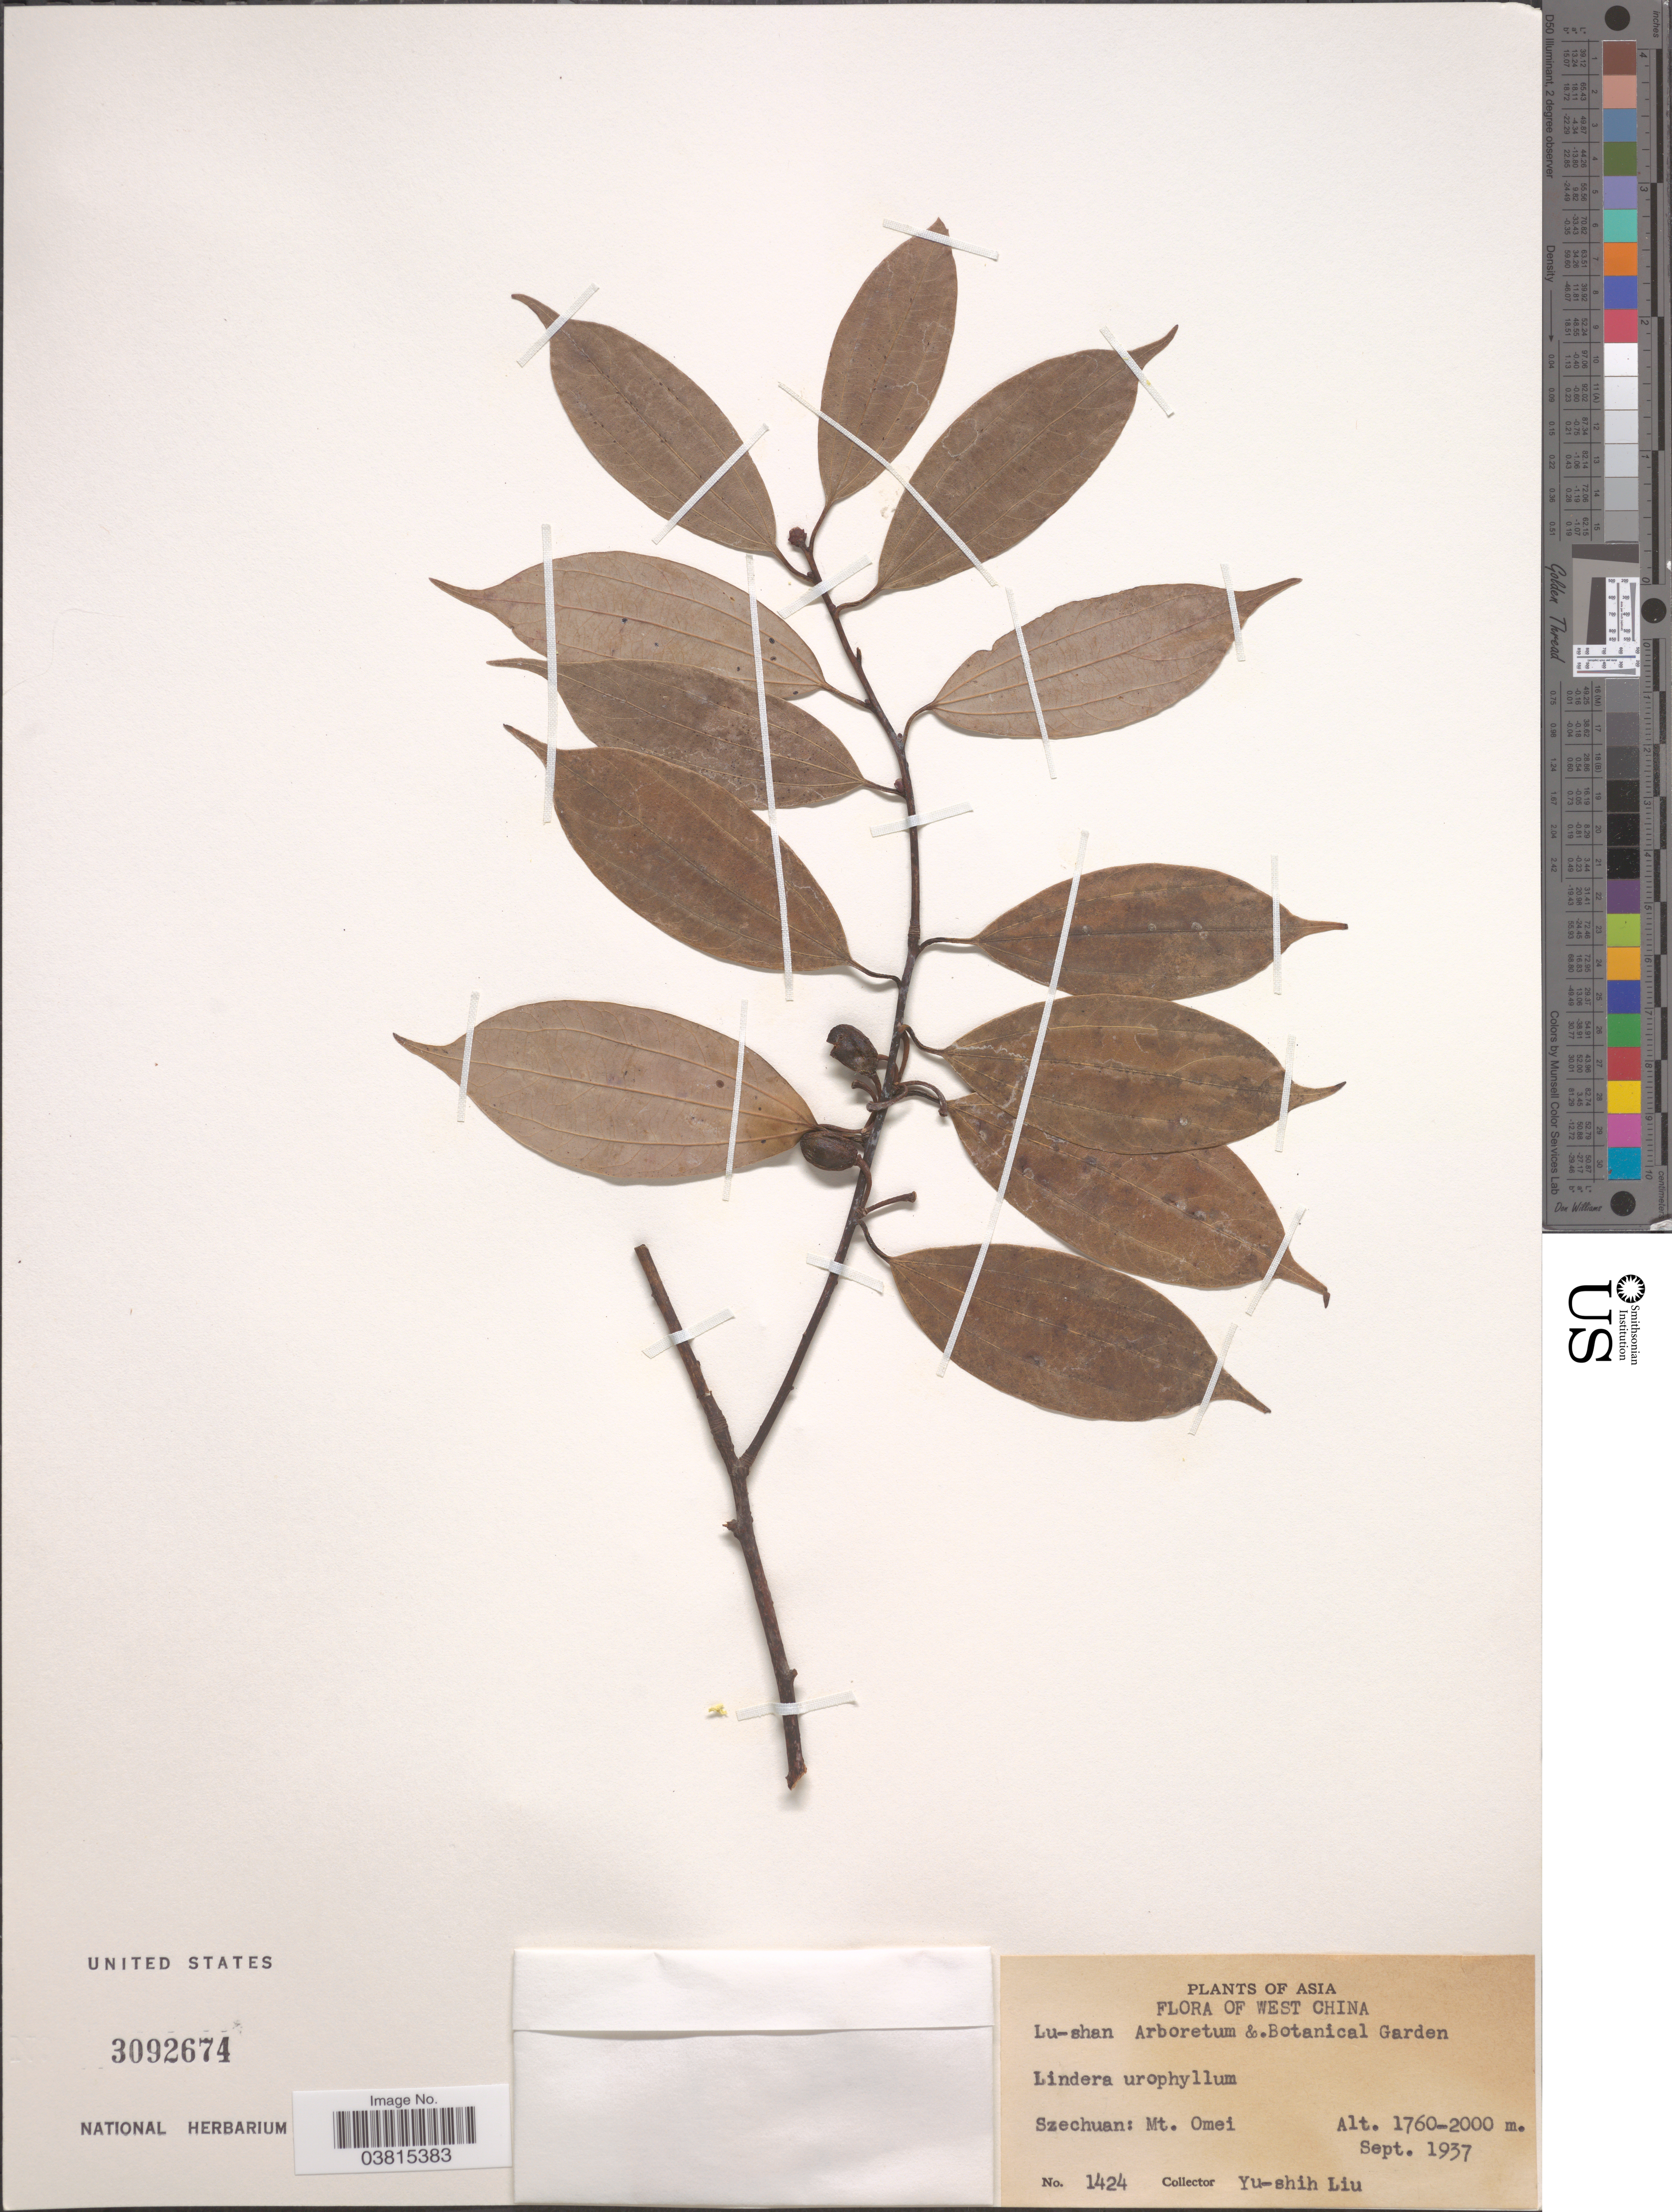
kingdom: Plantae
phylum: Tracheophyta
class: Magnoliopsida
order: Laurales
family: Lauraceae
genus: Lindera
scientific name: Lindera urophylla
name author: (Rehder) C.K. Allen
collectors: Y.-S. Liu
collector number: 1424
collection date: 1937-09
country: China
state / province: Sichuan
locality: West China. Szechuan: Mt. Omei.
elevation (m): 1760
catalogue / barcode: US 3092674